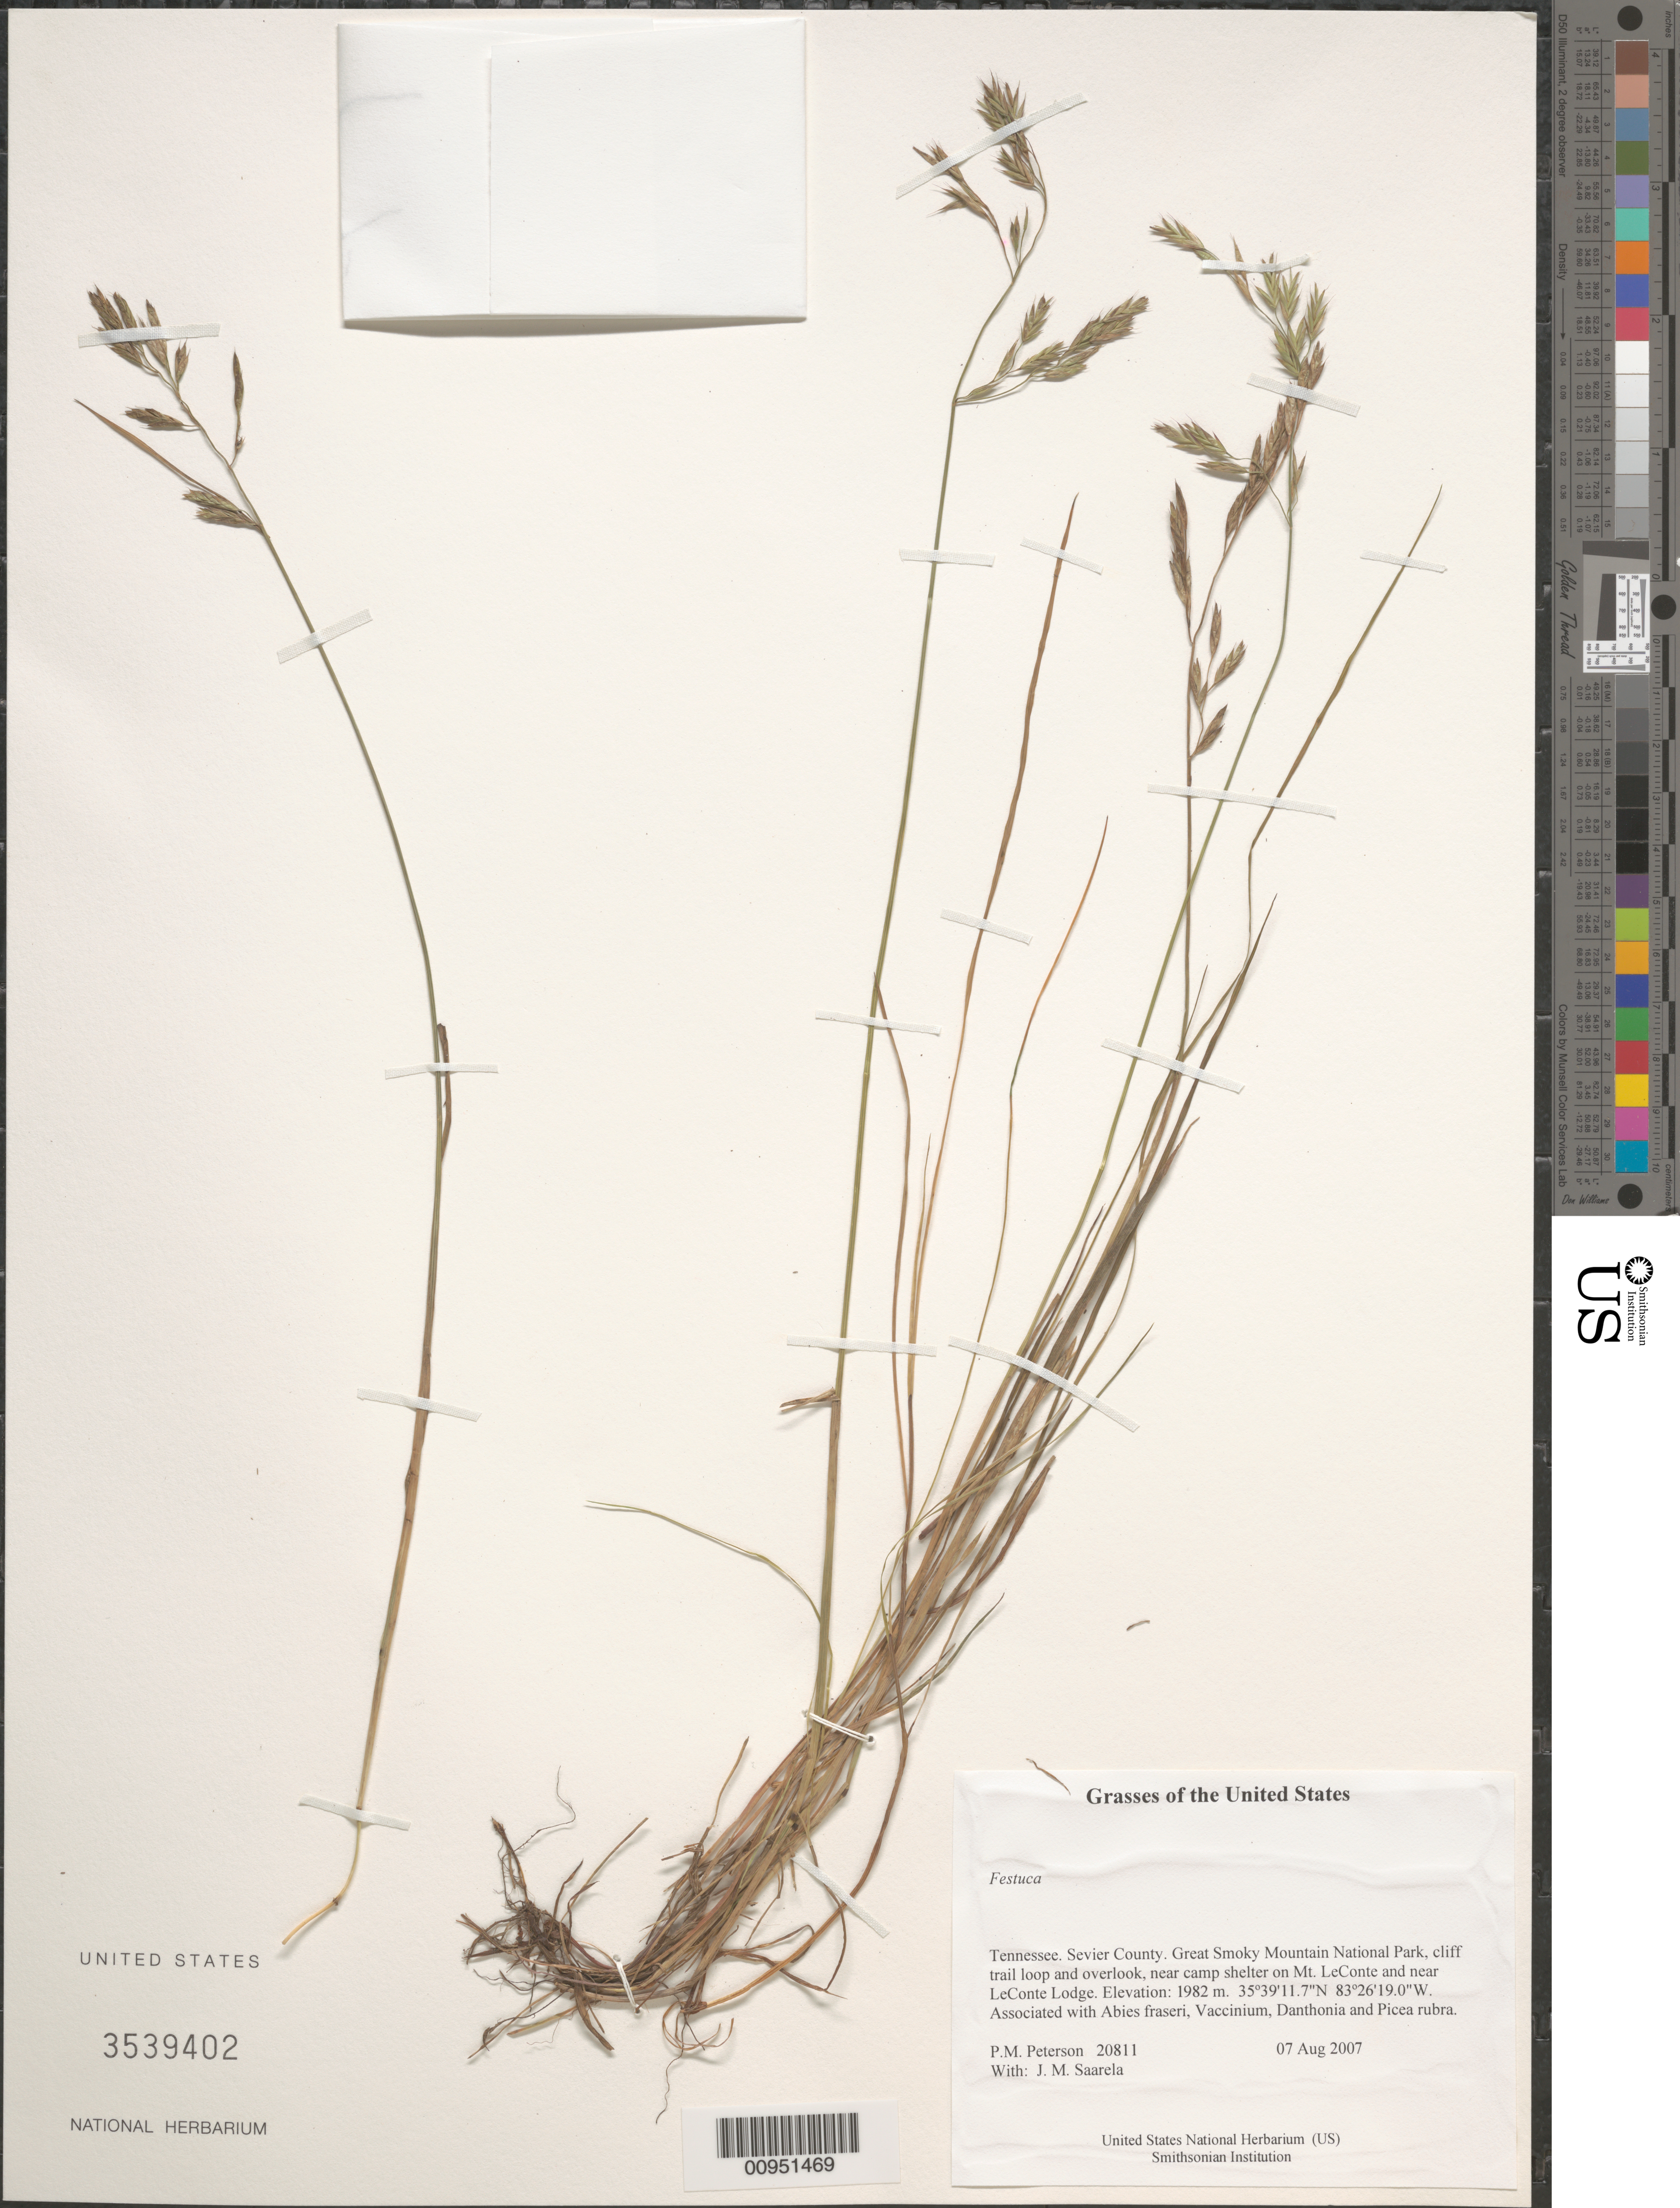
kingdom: Plantae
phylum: Tracheophyta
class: Liliopsida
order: Poales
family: Poaceae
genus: Festuca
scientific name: Festuca sp.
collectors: P. M. Peterson & J. Saarela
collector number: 20811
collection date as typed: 07 Aug 2007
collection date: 2007-08-07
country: United States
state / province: Tennessee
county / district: Sevier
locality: Great Smoky Mountain National Park, cliff trail loop and overlook, near camp shelter on Mt. LeConte and near LeConte Lodge.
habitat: Associated with Abies fraseri, Vaccinium, Danthonia and Picea rubra.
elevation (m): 1982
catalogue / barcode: US 3539402